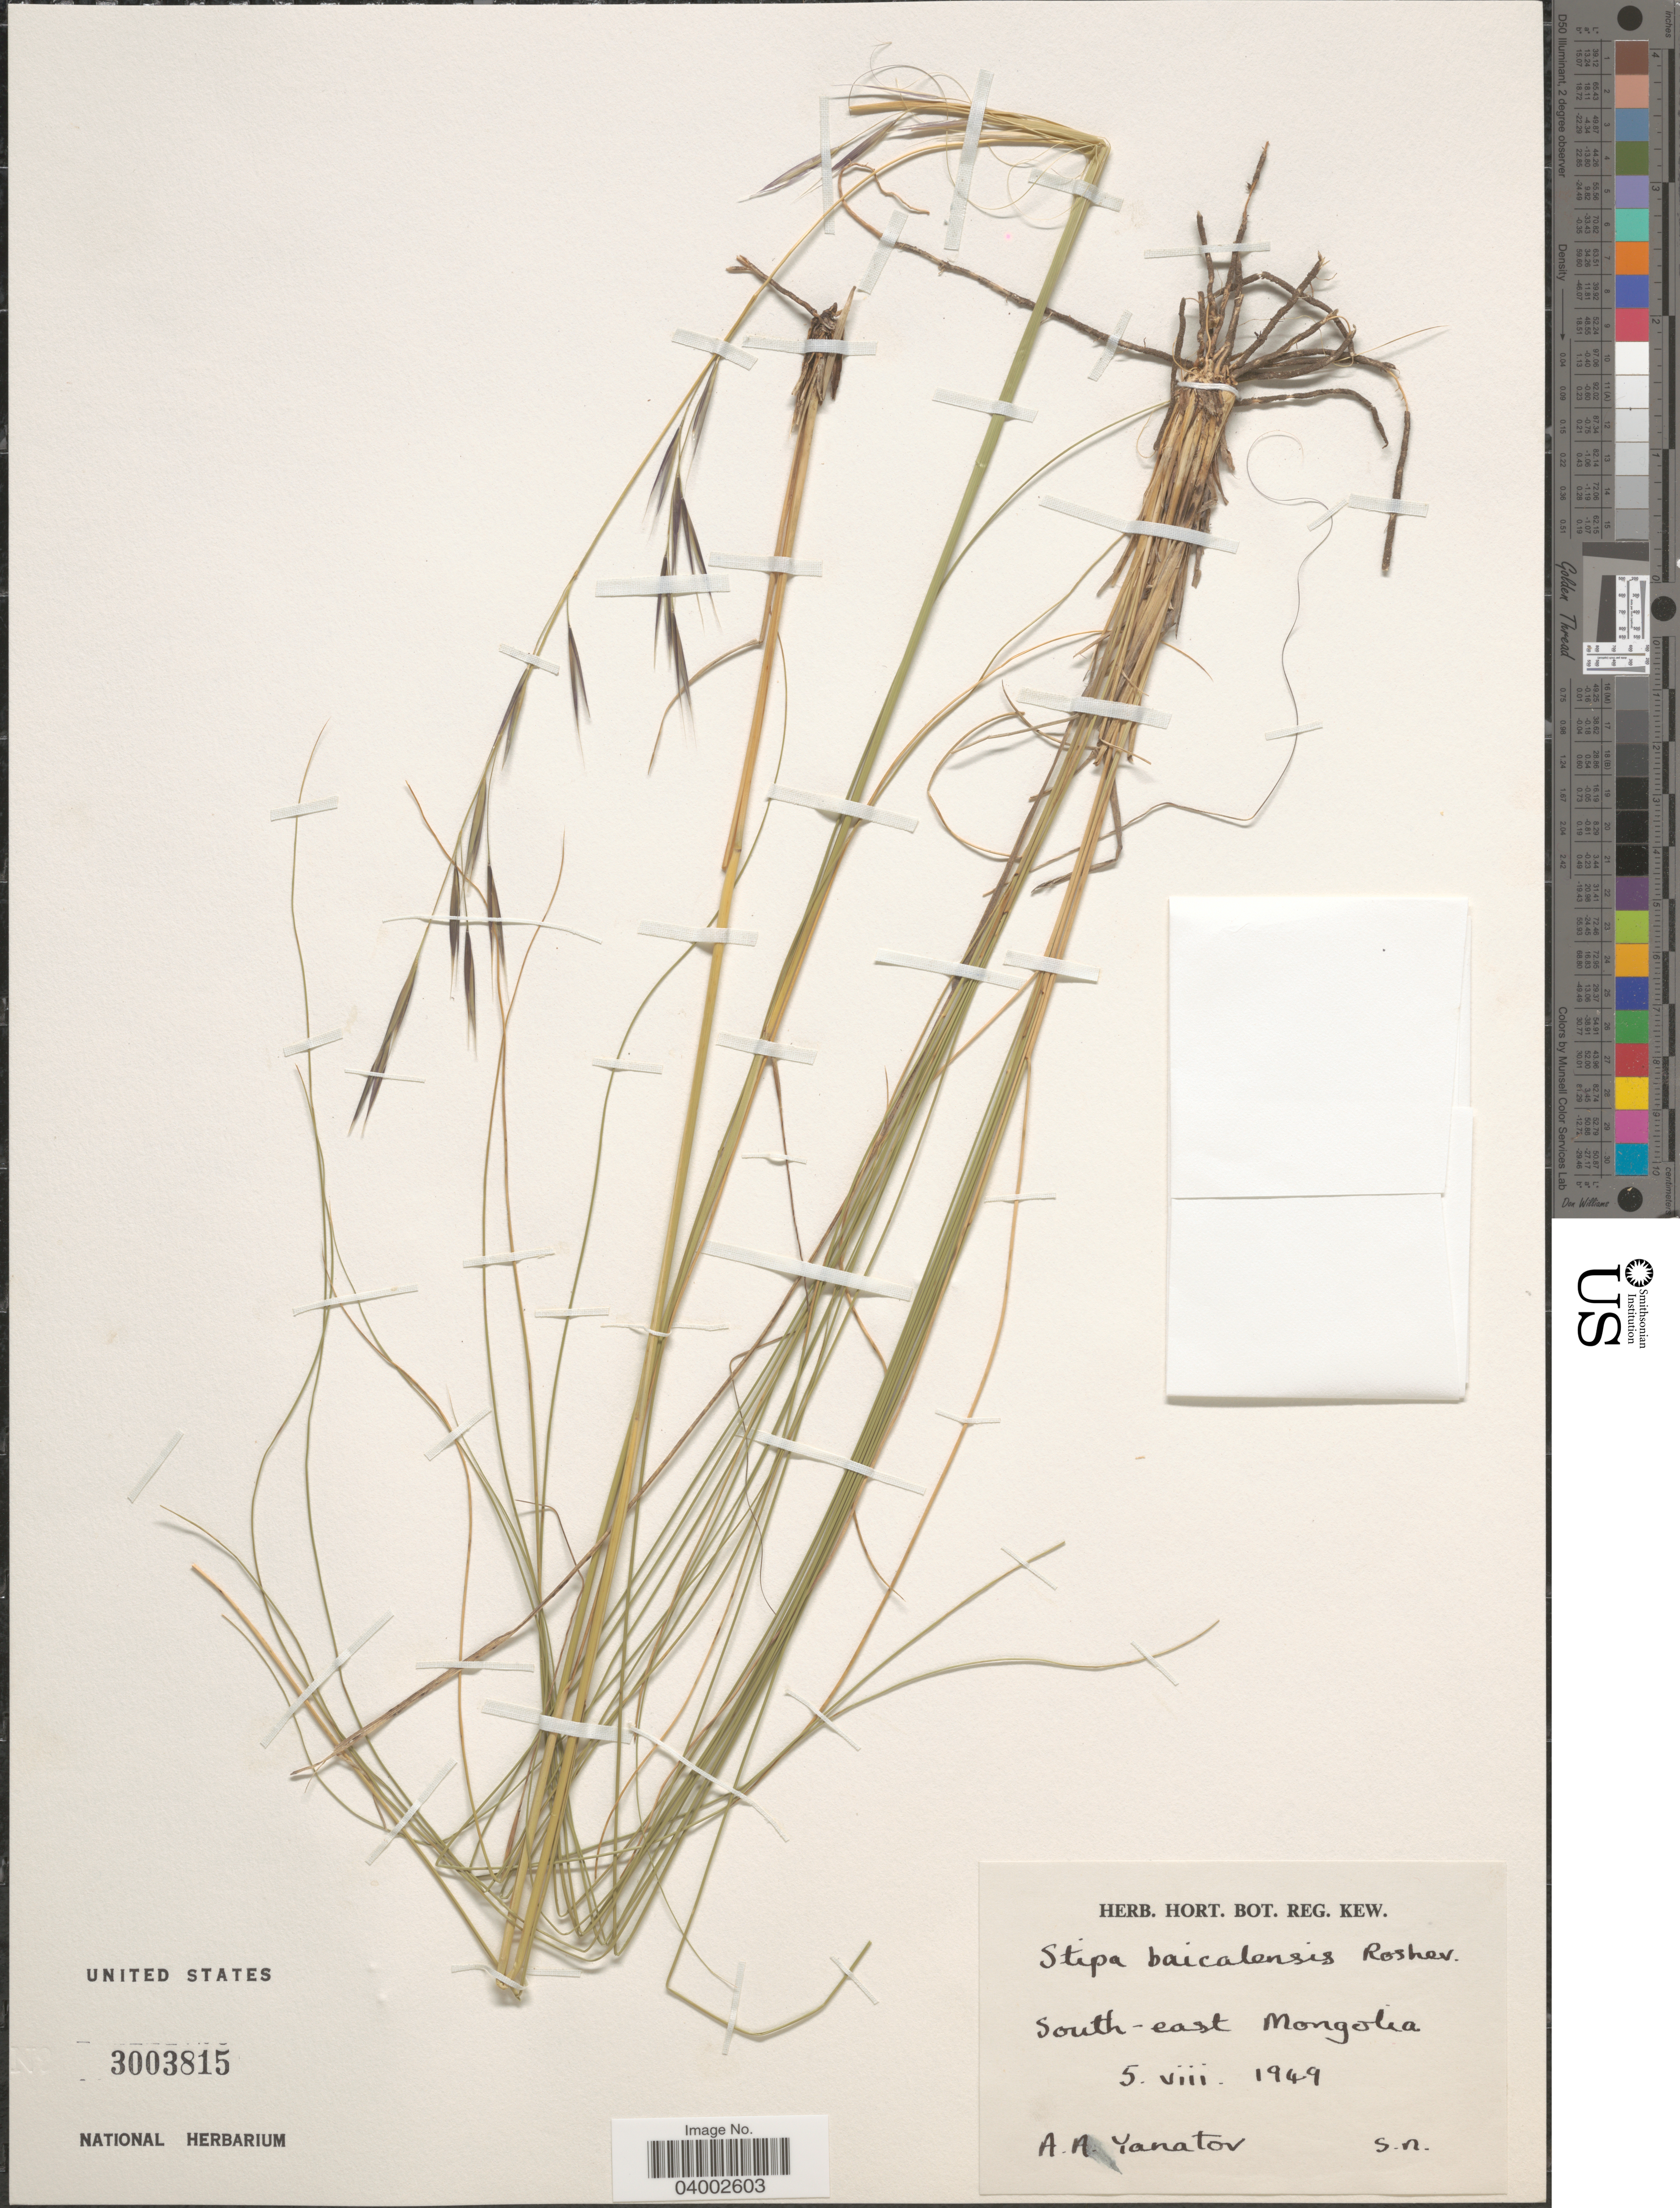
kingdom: Plantae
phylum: Tracheophyta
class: Liliopsida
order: Poales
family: Poaceae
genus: Stipa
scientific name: Stipa baicalensis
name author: Roshev.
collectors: A. Yanatov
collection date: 1949-08-05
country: Mongolia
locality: South-east Mongolia.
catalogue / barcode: US 3003815